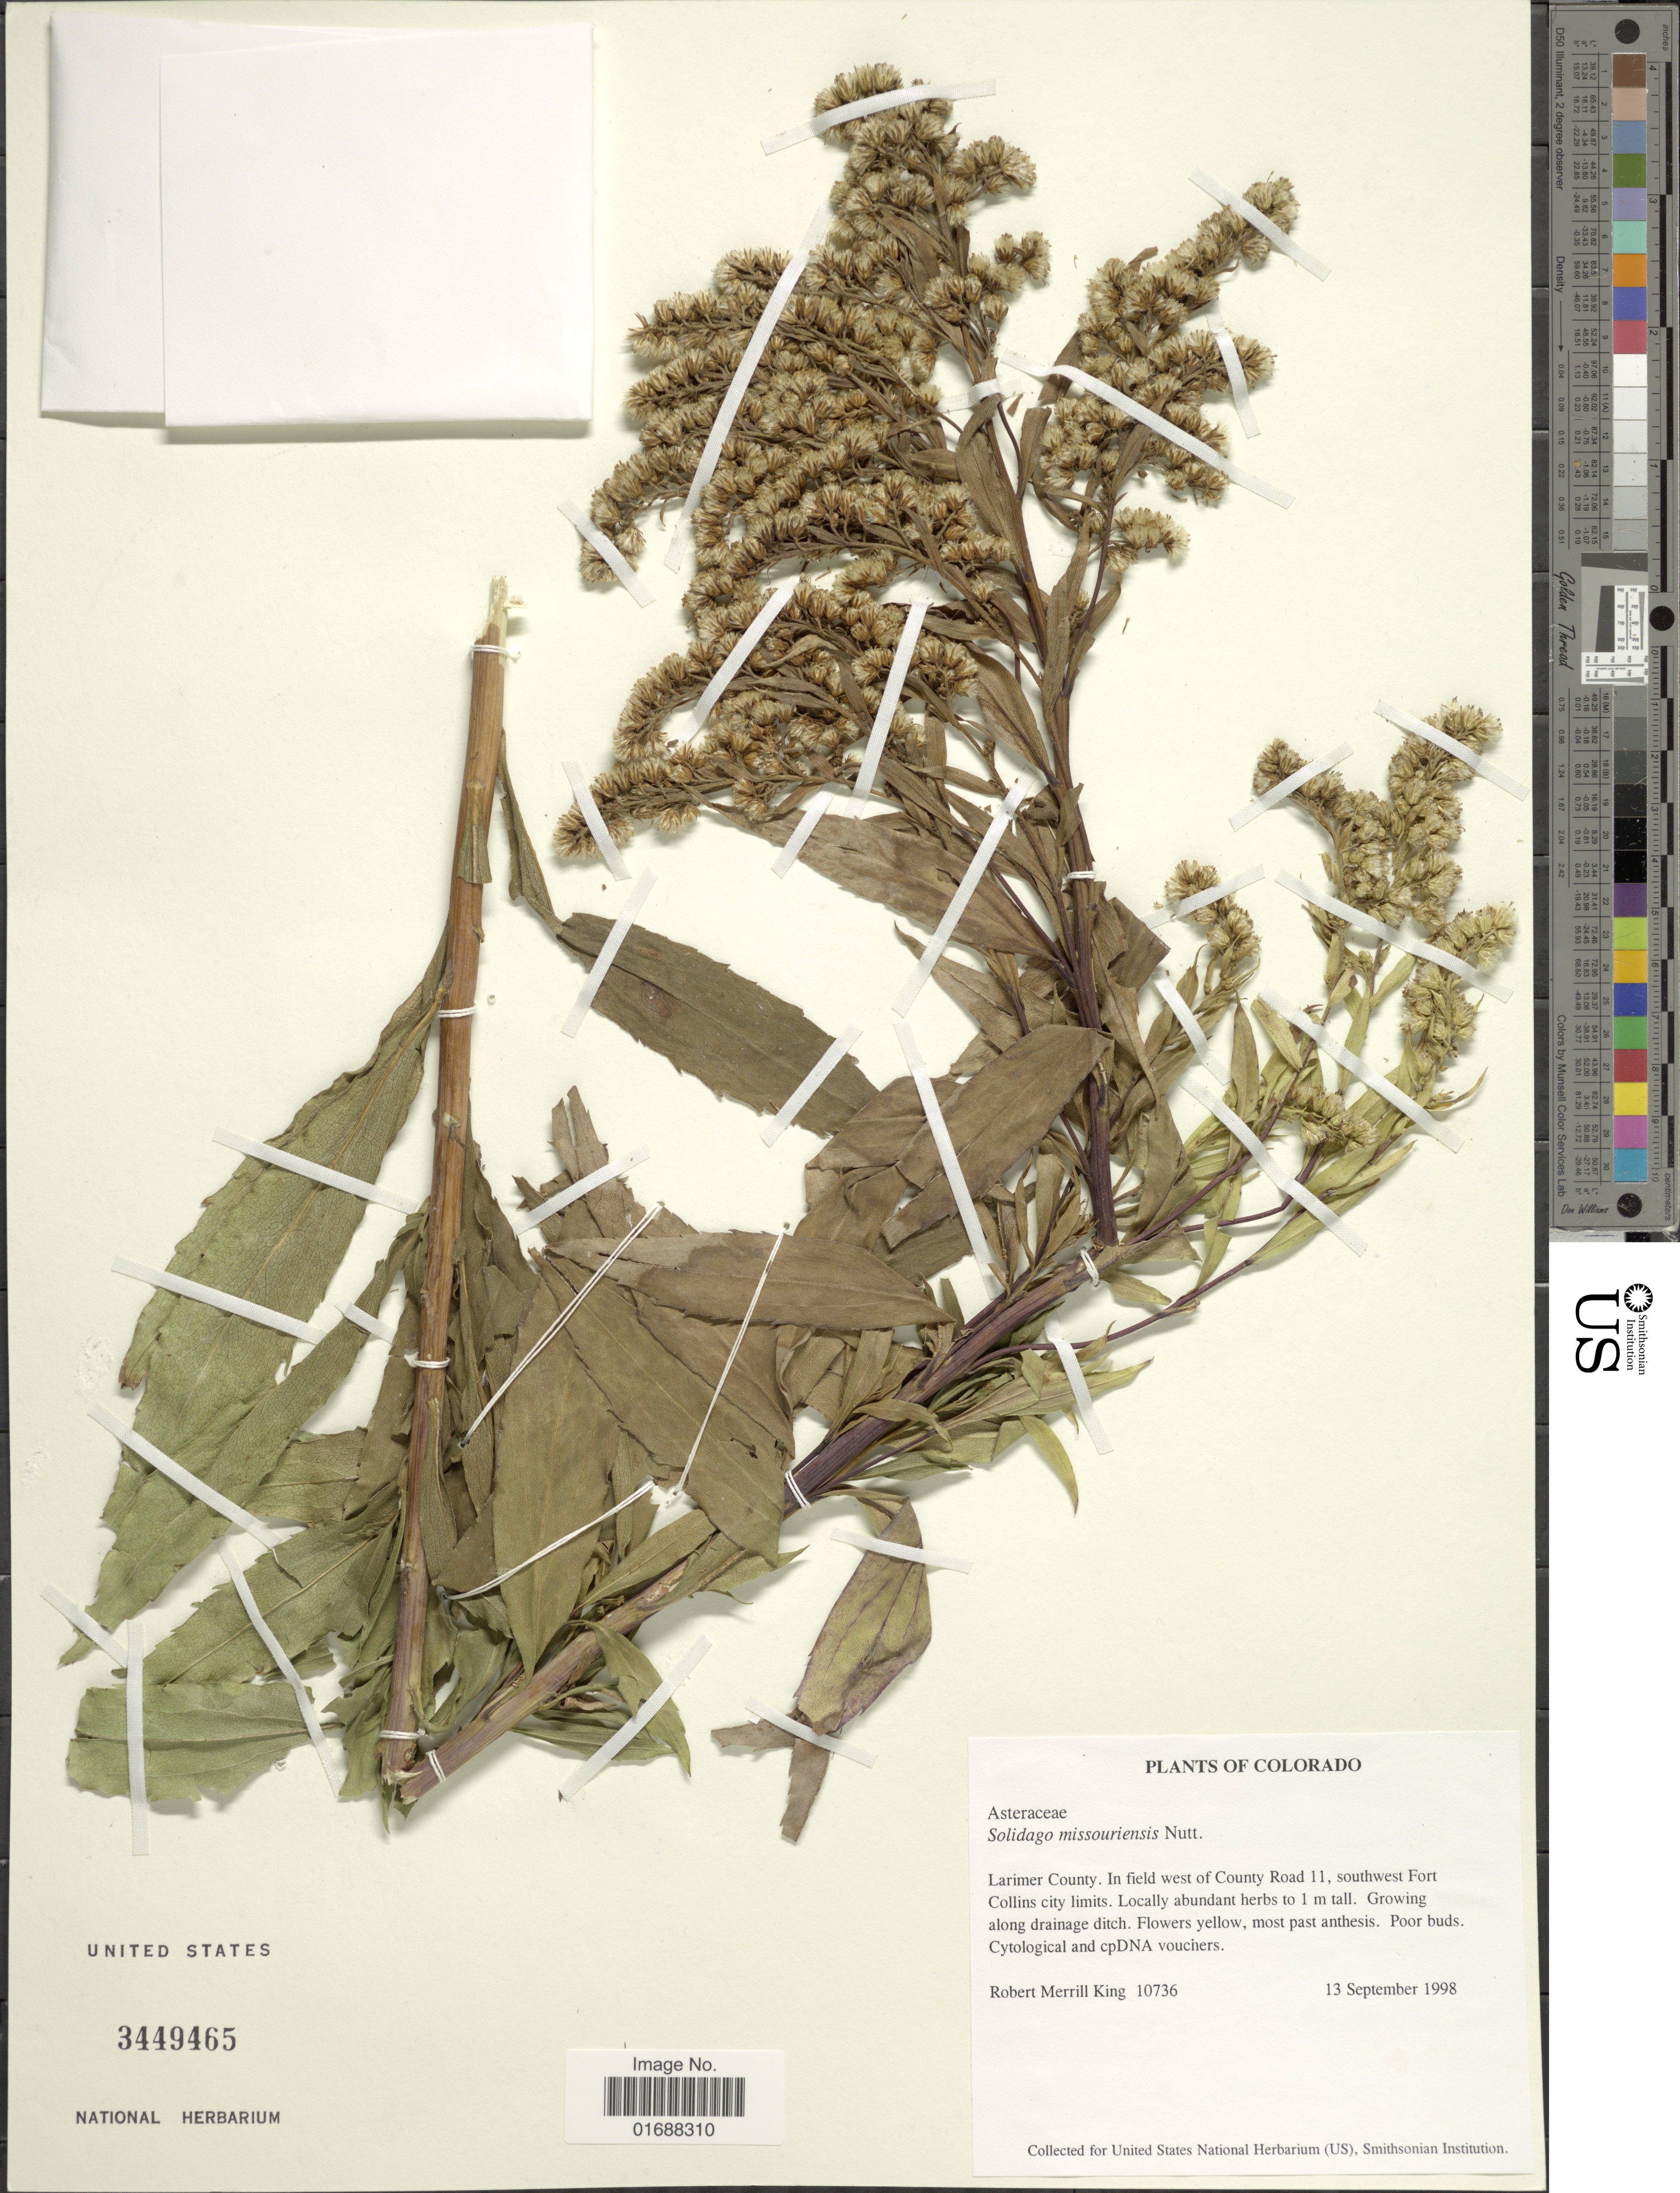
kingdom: Plantae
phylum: Tracheophyta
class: Magnoliopsida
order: Asterales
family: Asteraceae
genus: Solidago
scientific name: Solidago missouriensis var. missouriensis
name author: Nutt.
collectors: R. M. King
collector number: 10736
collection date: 1998-09-13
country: United States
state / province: Colorado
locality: Larimer County, In field west of county Road 11, southwest Fort Collins city Limits.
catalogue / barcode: US 3449465